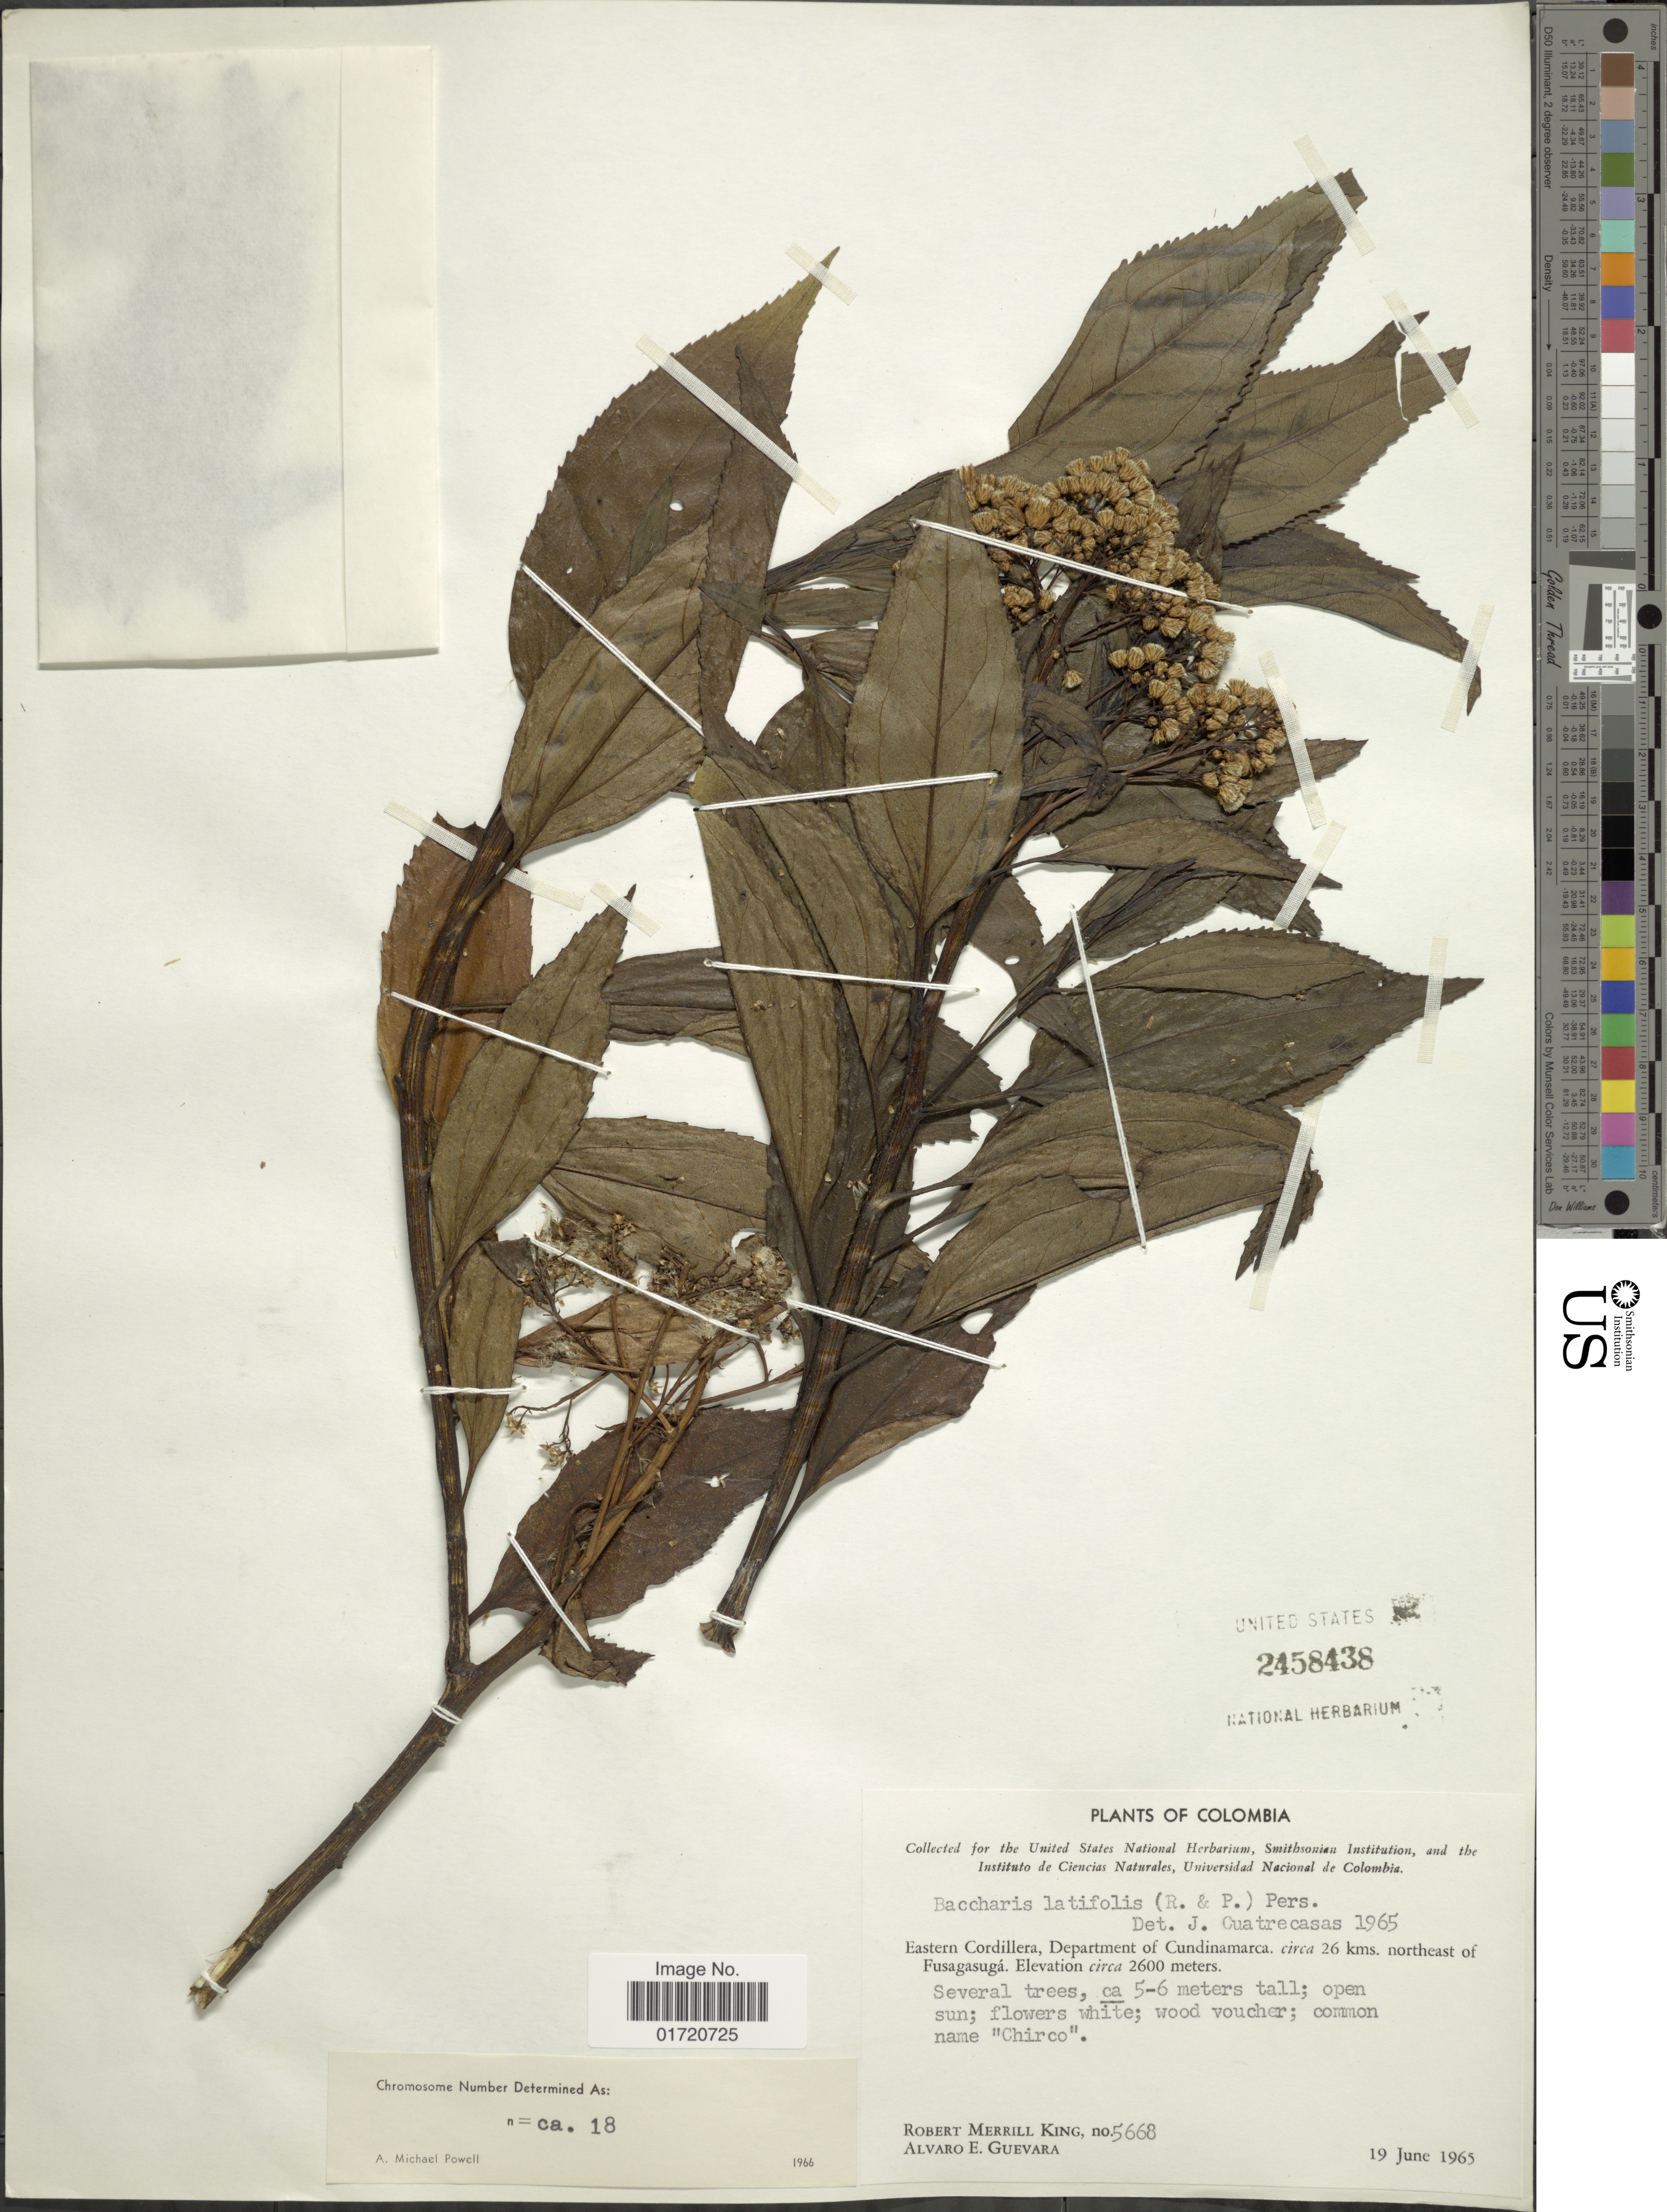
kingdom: Plantae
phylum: Tracheophyta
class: Magnoliopsida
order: Asterales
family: Asteraceae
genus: Baccharis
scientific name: Baccharis latifolia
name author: (Ruiz & Pav.) Pers.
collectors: R. M. King & A. E. Guevara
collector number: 5668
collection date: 1965-06-19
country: Colombia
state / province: Cundinamarca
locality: Eastern Cordillera, circa 26 kms northeast of Fusagasuga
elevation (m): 2600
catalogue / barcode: US 2458438